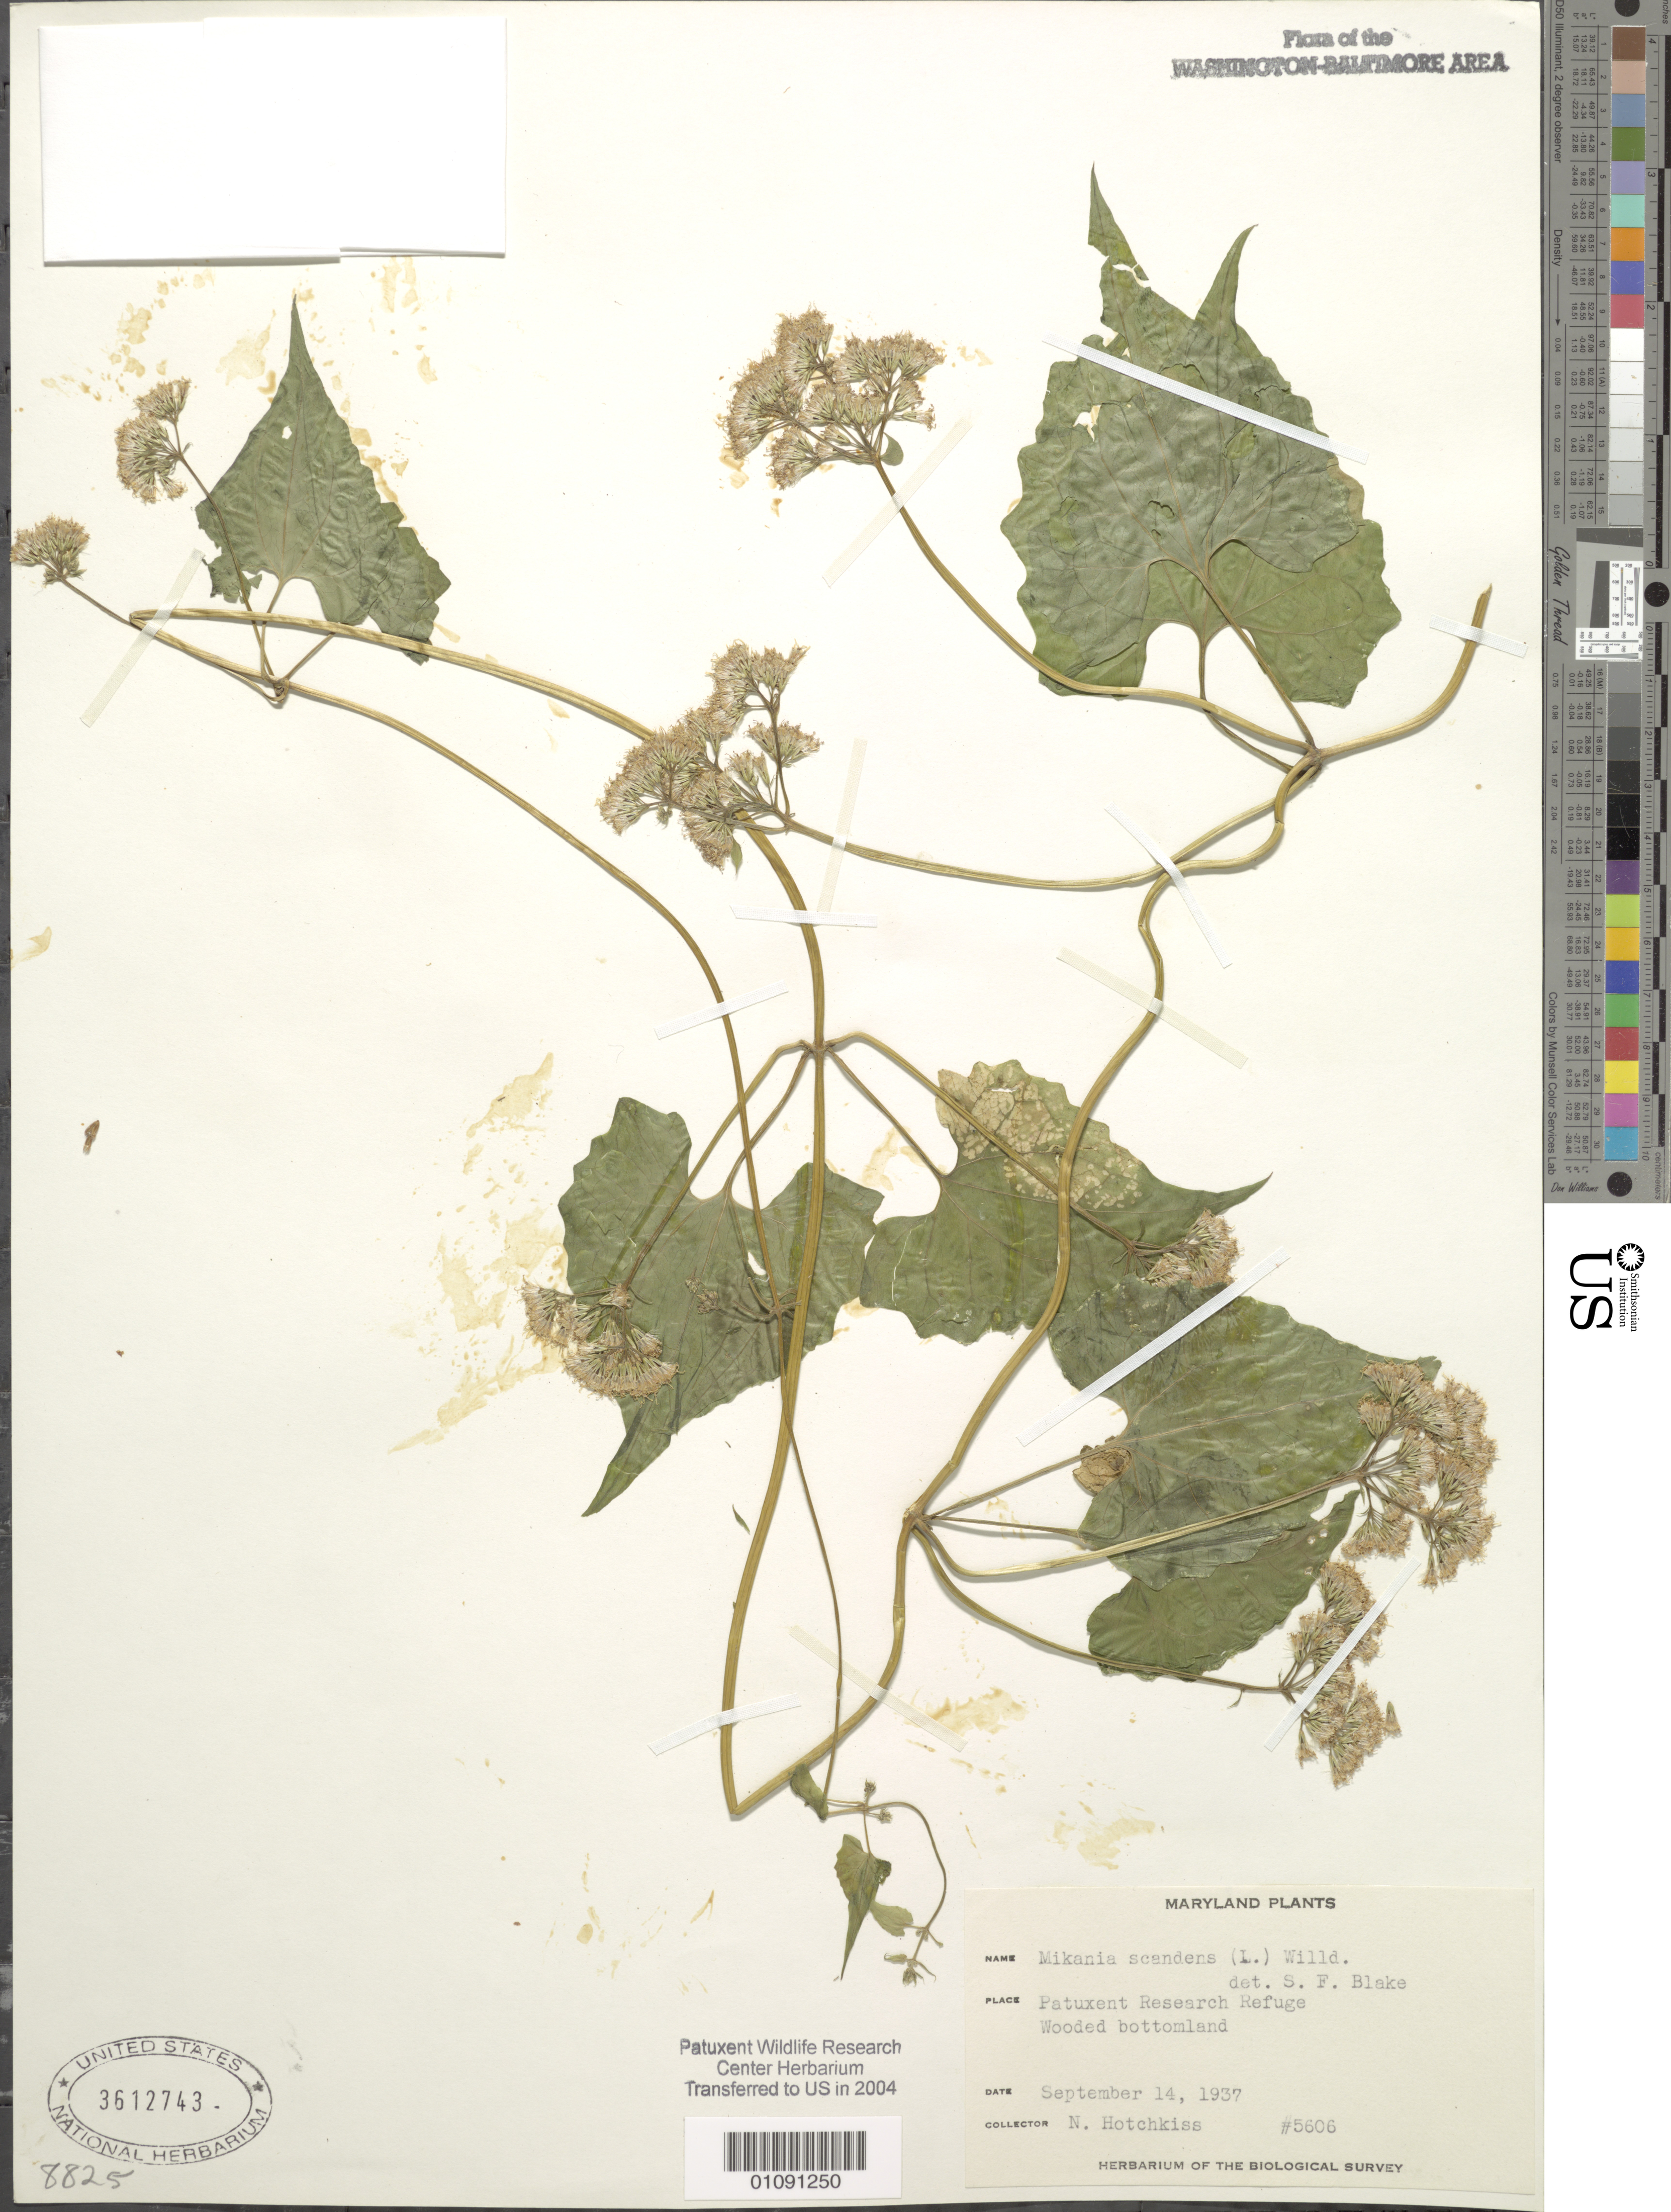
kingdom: Plantae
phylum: Tracheophyta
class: Magnoliopsida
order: Asterales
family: Asteraceae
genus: Mikania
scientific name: Mikania scandens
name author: (L.) Willd.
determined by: Blake, Sydney F.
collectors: N. Hotchkiss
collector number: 5606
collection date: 1937-09-14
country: United States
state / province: Maryland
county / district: Prince George's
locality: Patuxent Wildlife Refuge.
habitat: Wooded bottomland.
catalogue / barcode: US 3612743